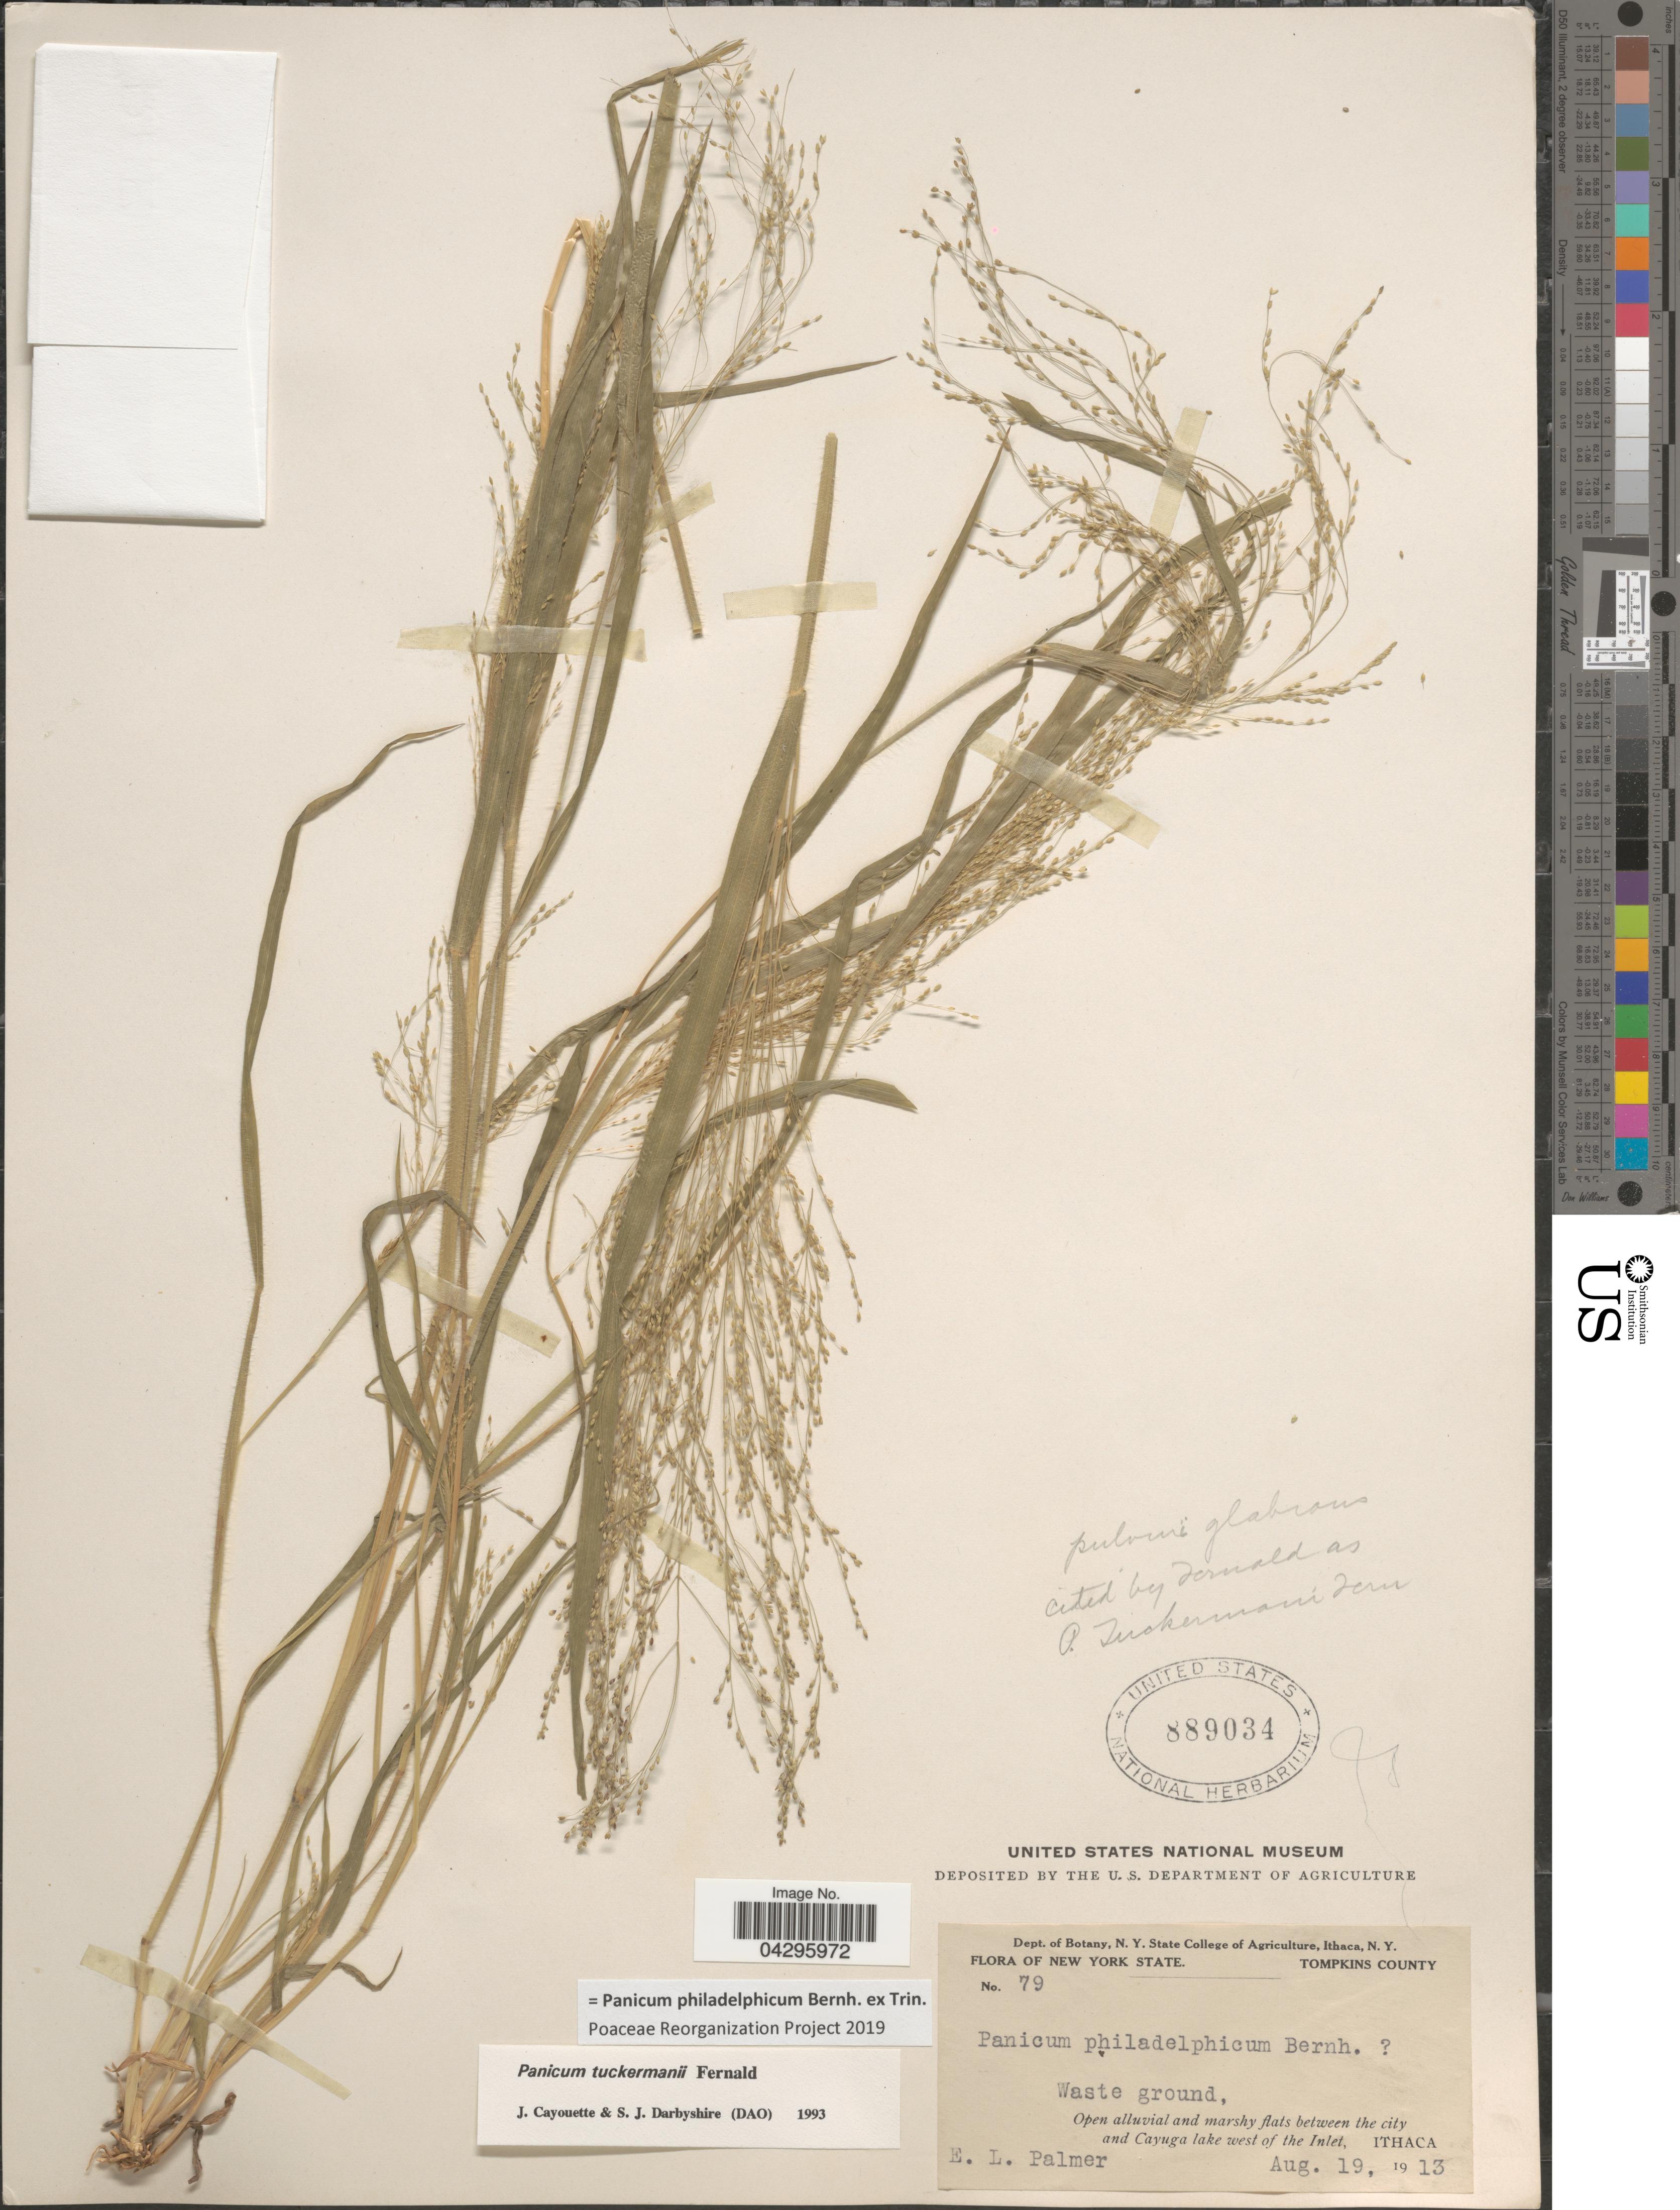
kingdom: Plantae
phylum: Tracheophyta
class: Liliopsida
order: Poales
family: Poaceae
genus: Panicum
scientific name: Panicum philadelphicum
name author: Bernh. ex Trin.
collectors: E. L. Palmer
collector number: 79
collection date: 1913-08-19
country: United States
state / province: New York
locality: Tompkins County. Waste ground, Open alluvial and marshy flats between the city and Cayuga lake west of the Inlet, Ithaca.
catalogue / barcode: US 889034